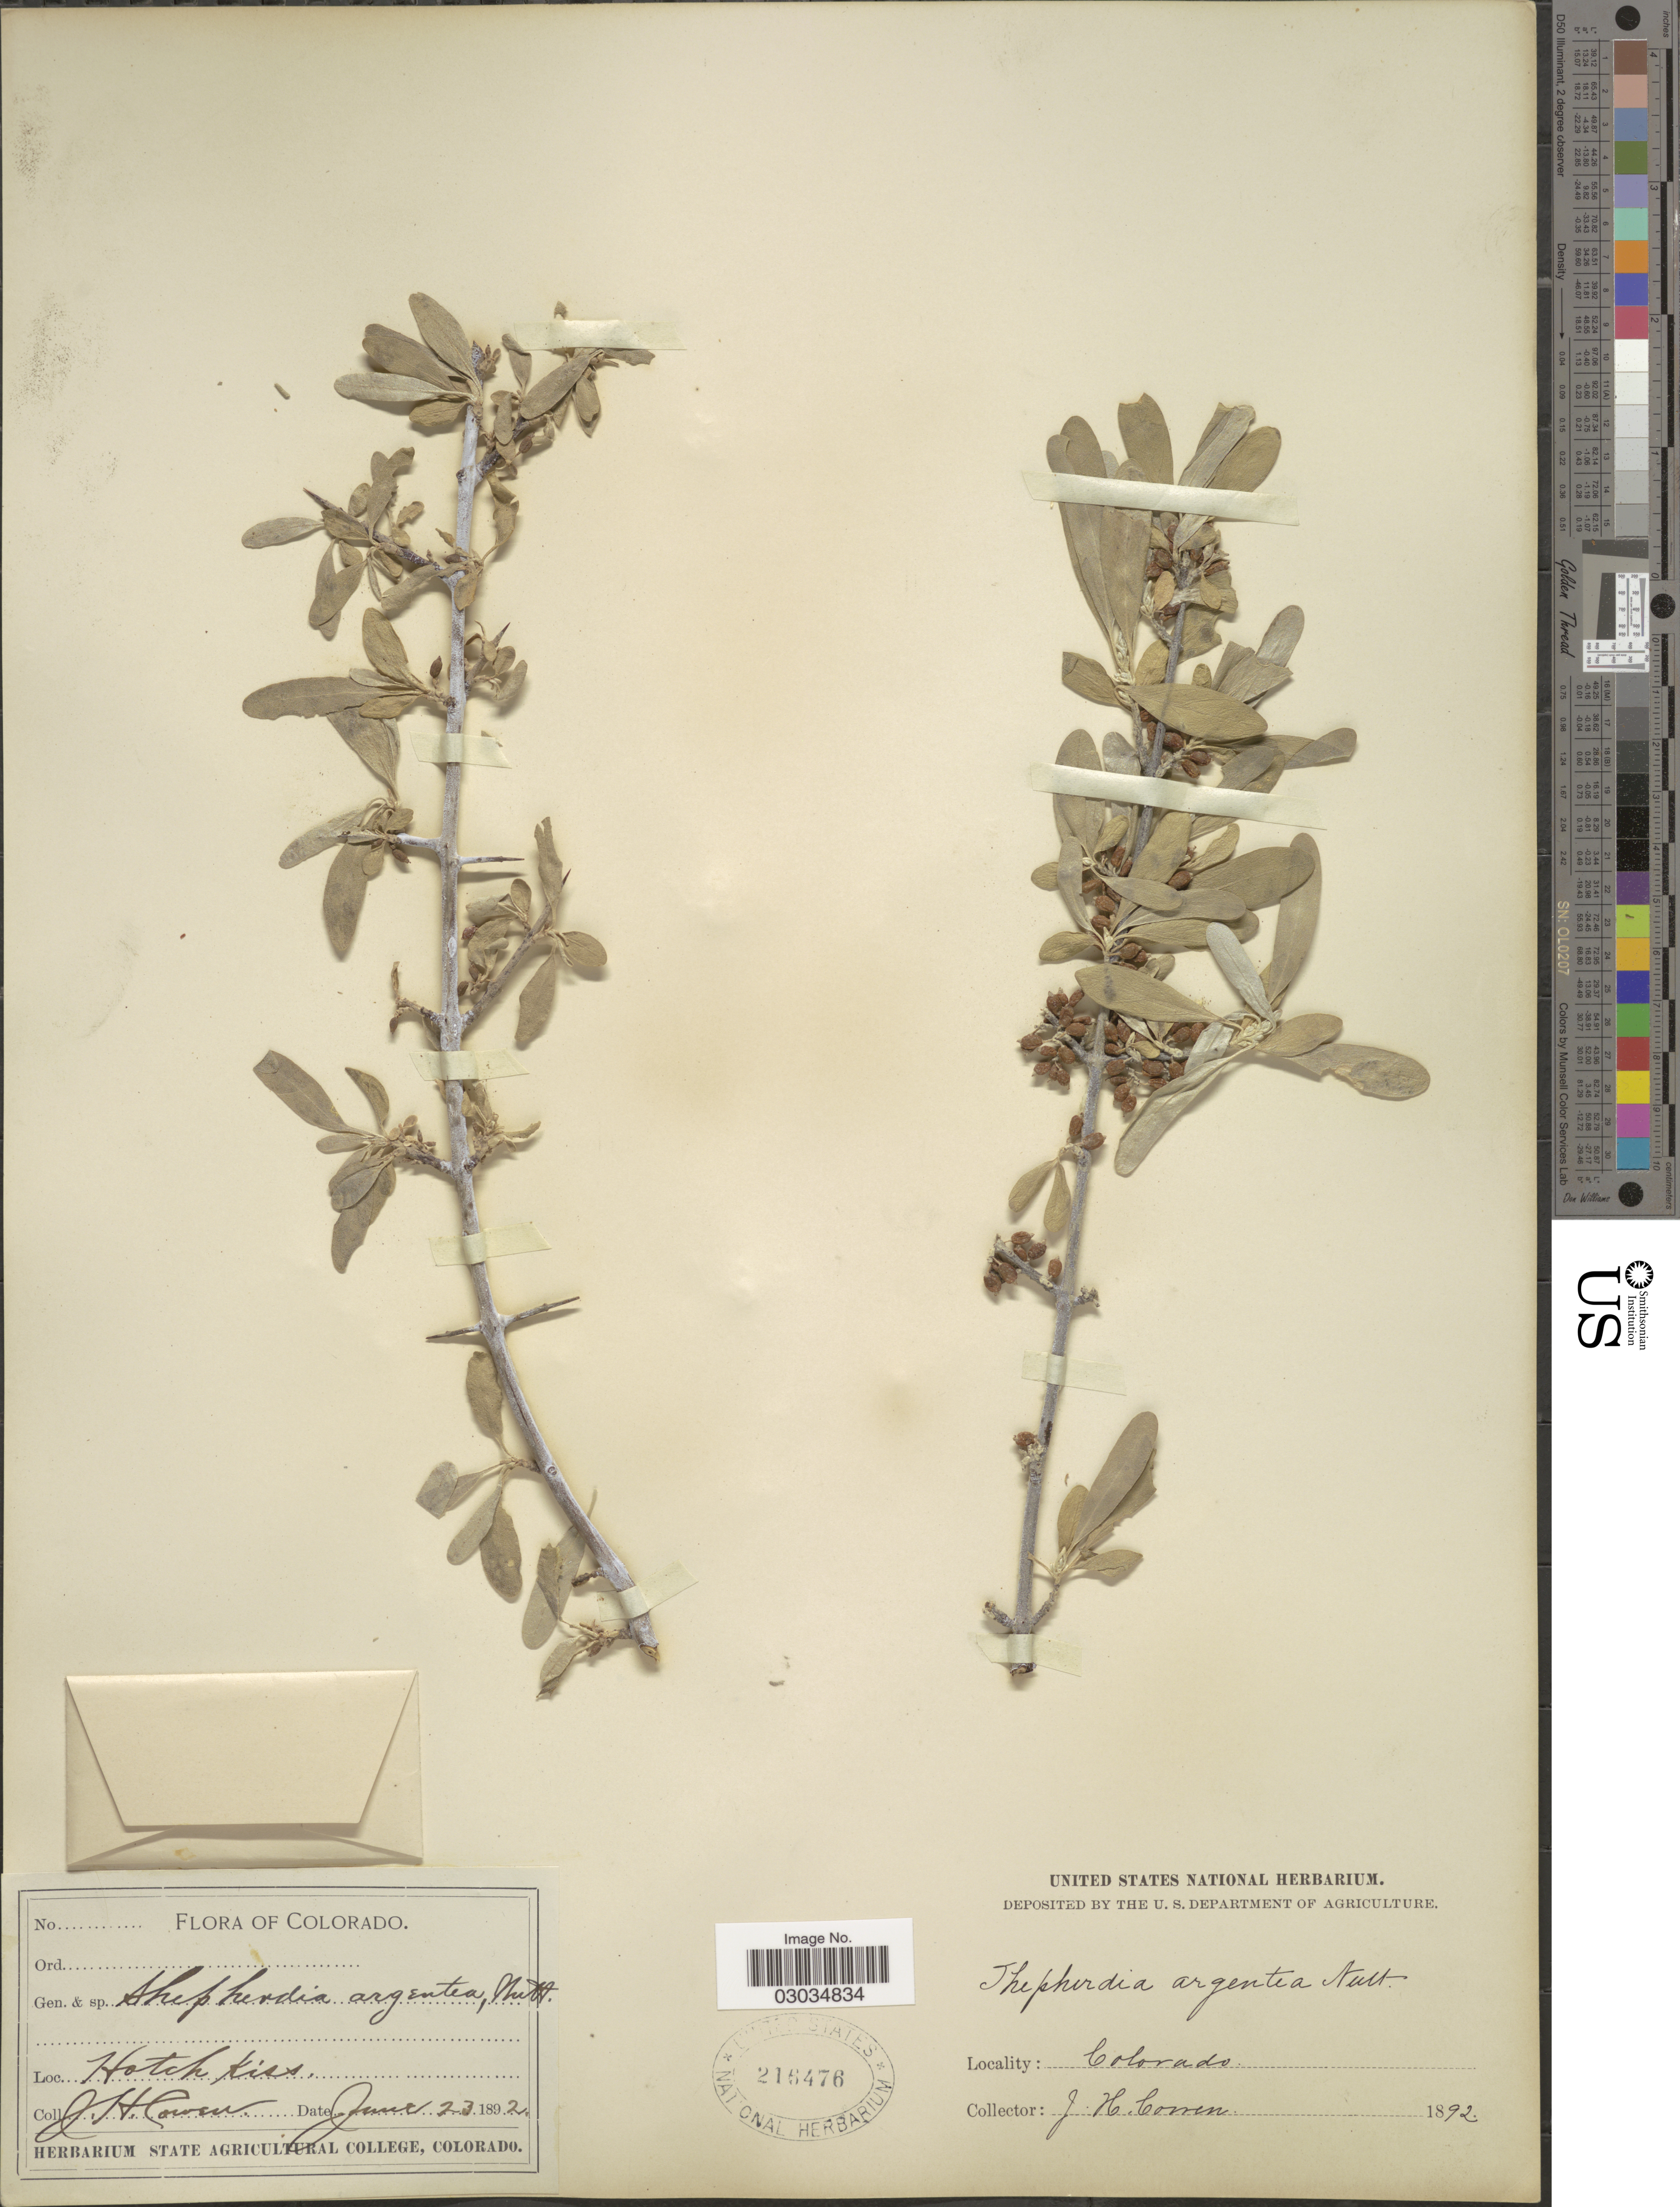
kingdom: Plantae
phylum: Tracheophyta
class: Magnoliopsida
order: Rosales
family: Elaeagnaceae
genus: Shepherdia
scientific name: Shepherdia argentea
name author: (Pursh) Nutt.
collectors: J. H. Cowen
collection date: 1892-06-23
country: United States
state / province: Colorado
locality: Hotchkiss.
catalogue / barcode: US 216476